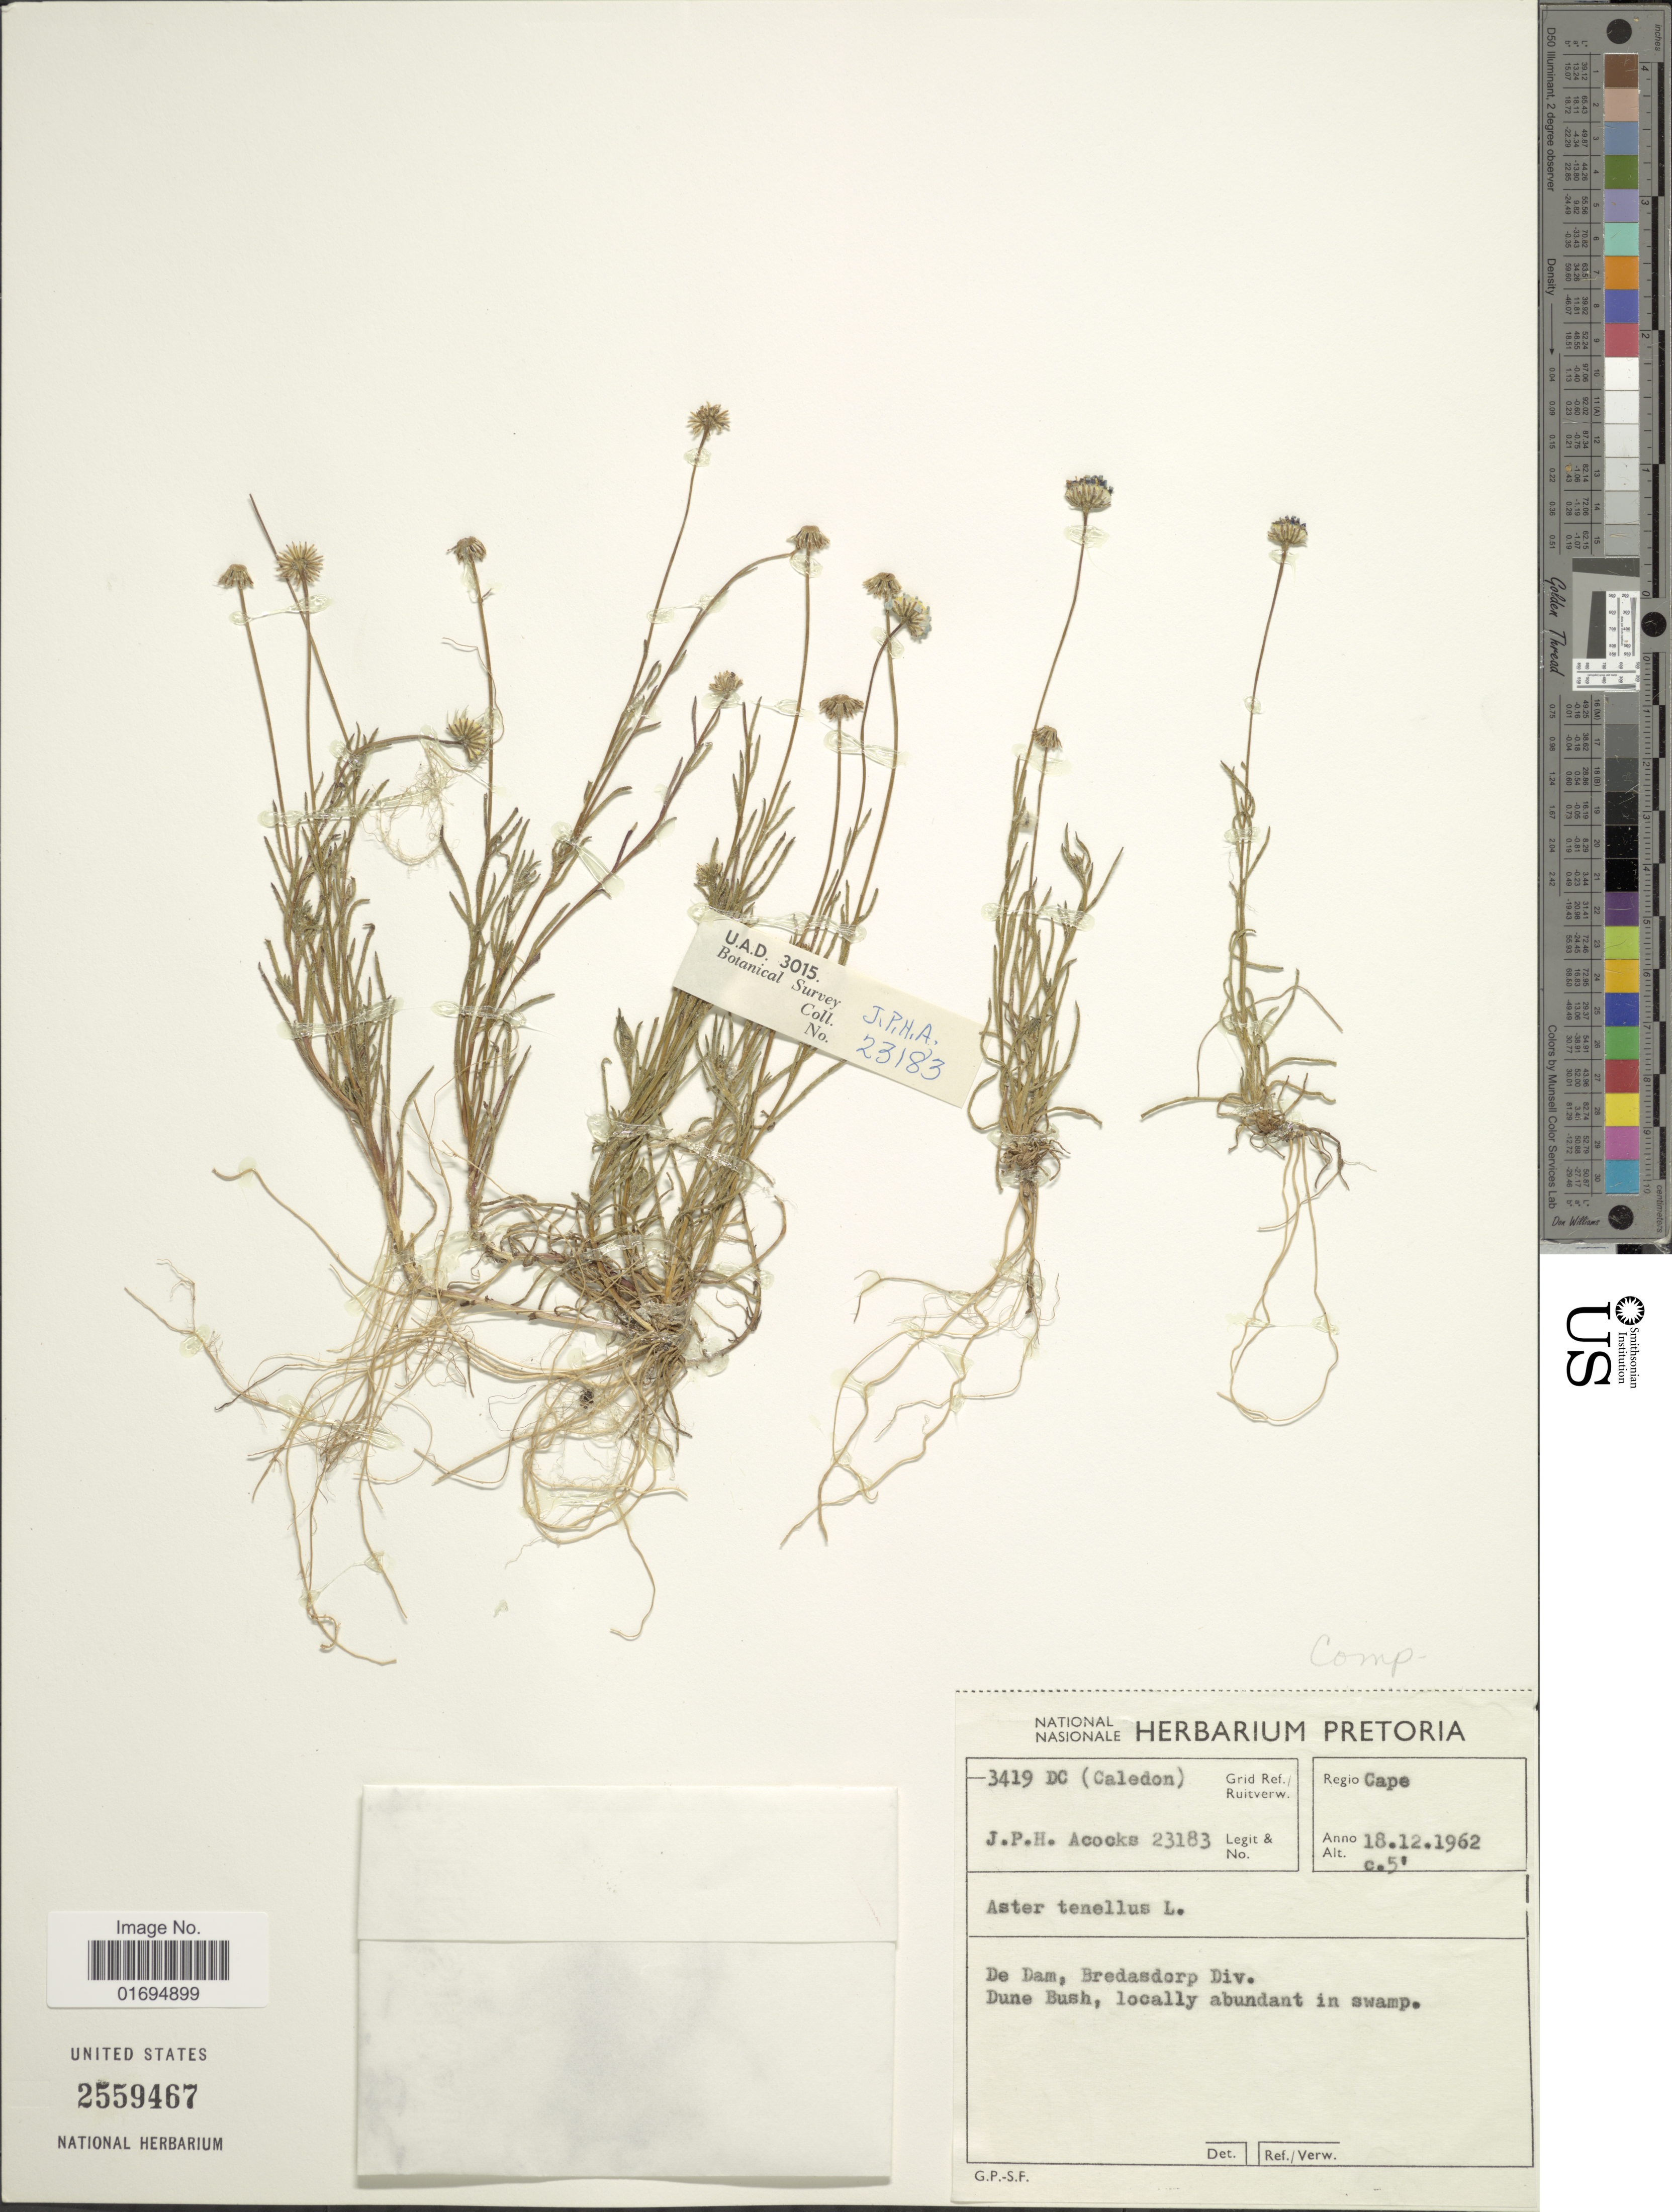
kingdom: Plantae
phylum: Tracheophyta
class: Magnoliopsida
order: Asterales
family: Asteraceae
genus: Felicia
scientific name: Felicia tenella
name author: (L.) Nees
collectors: J. P. Acocks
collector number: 23183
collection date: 1962-12-18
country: South Africa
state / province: Western Cape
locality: De Dam, Bredasdorp Div.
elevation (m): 2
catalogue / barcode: US 2559467